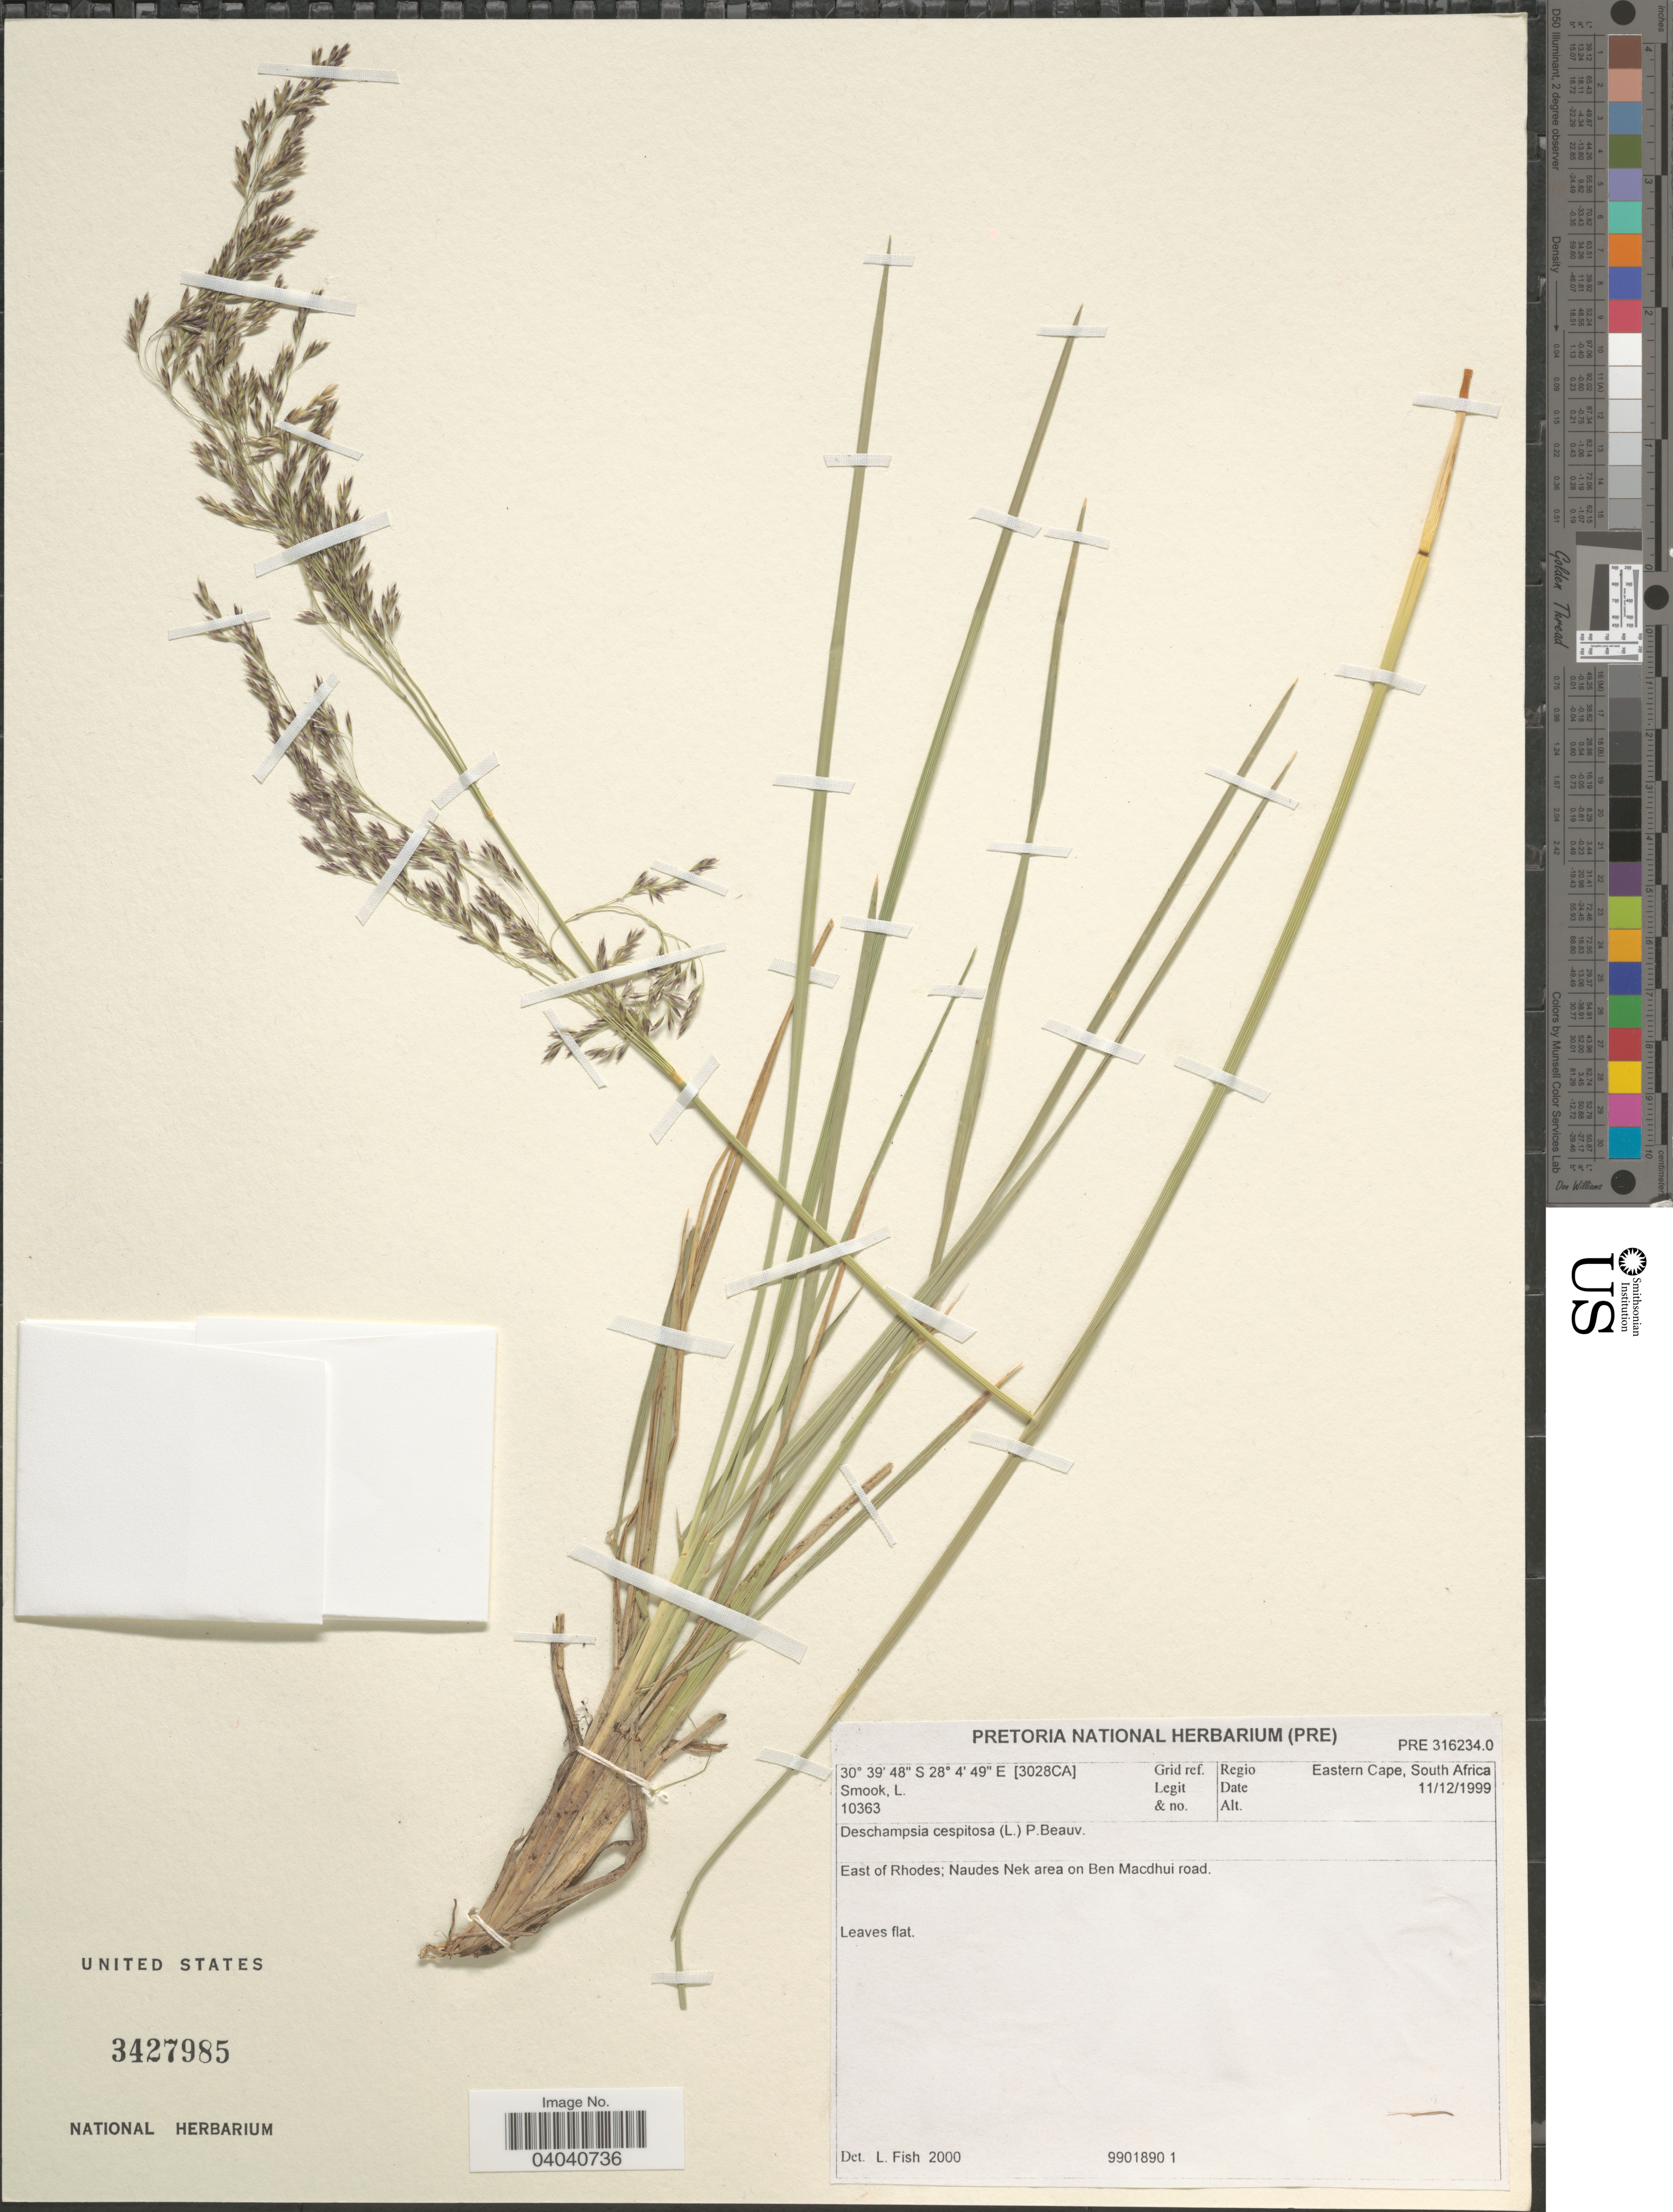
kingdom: Plantae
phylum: Tracheophyta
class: Liliopsida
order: Poales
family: Poaceae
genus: Deschampsia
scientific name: Deschampsia cespitosa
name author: (L.) P. Beauv.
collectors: L. Smook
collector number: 10363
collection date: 1999-12-11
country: South Africa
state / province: Eastern Cape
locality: Grid ref. [3028CA]. Regio Eastern Cape, South Africa. East of Rhodes: Naudes Nek area on Ben Macdhui road.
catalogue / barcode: US 3427985